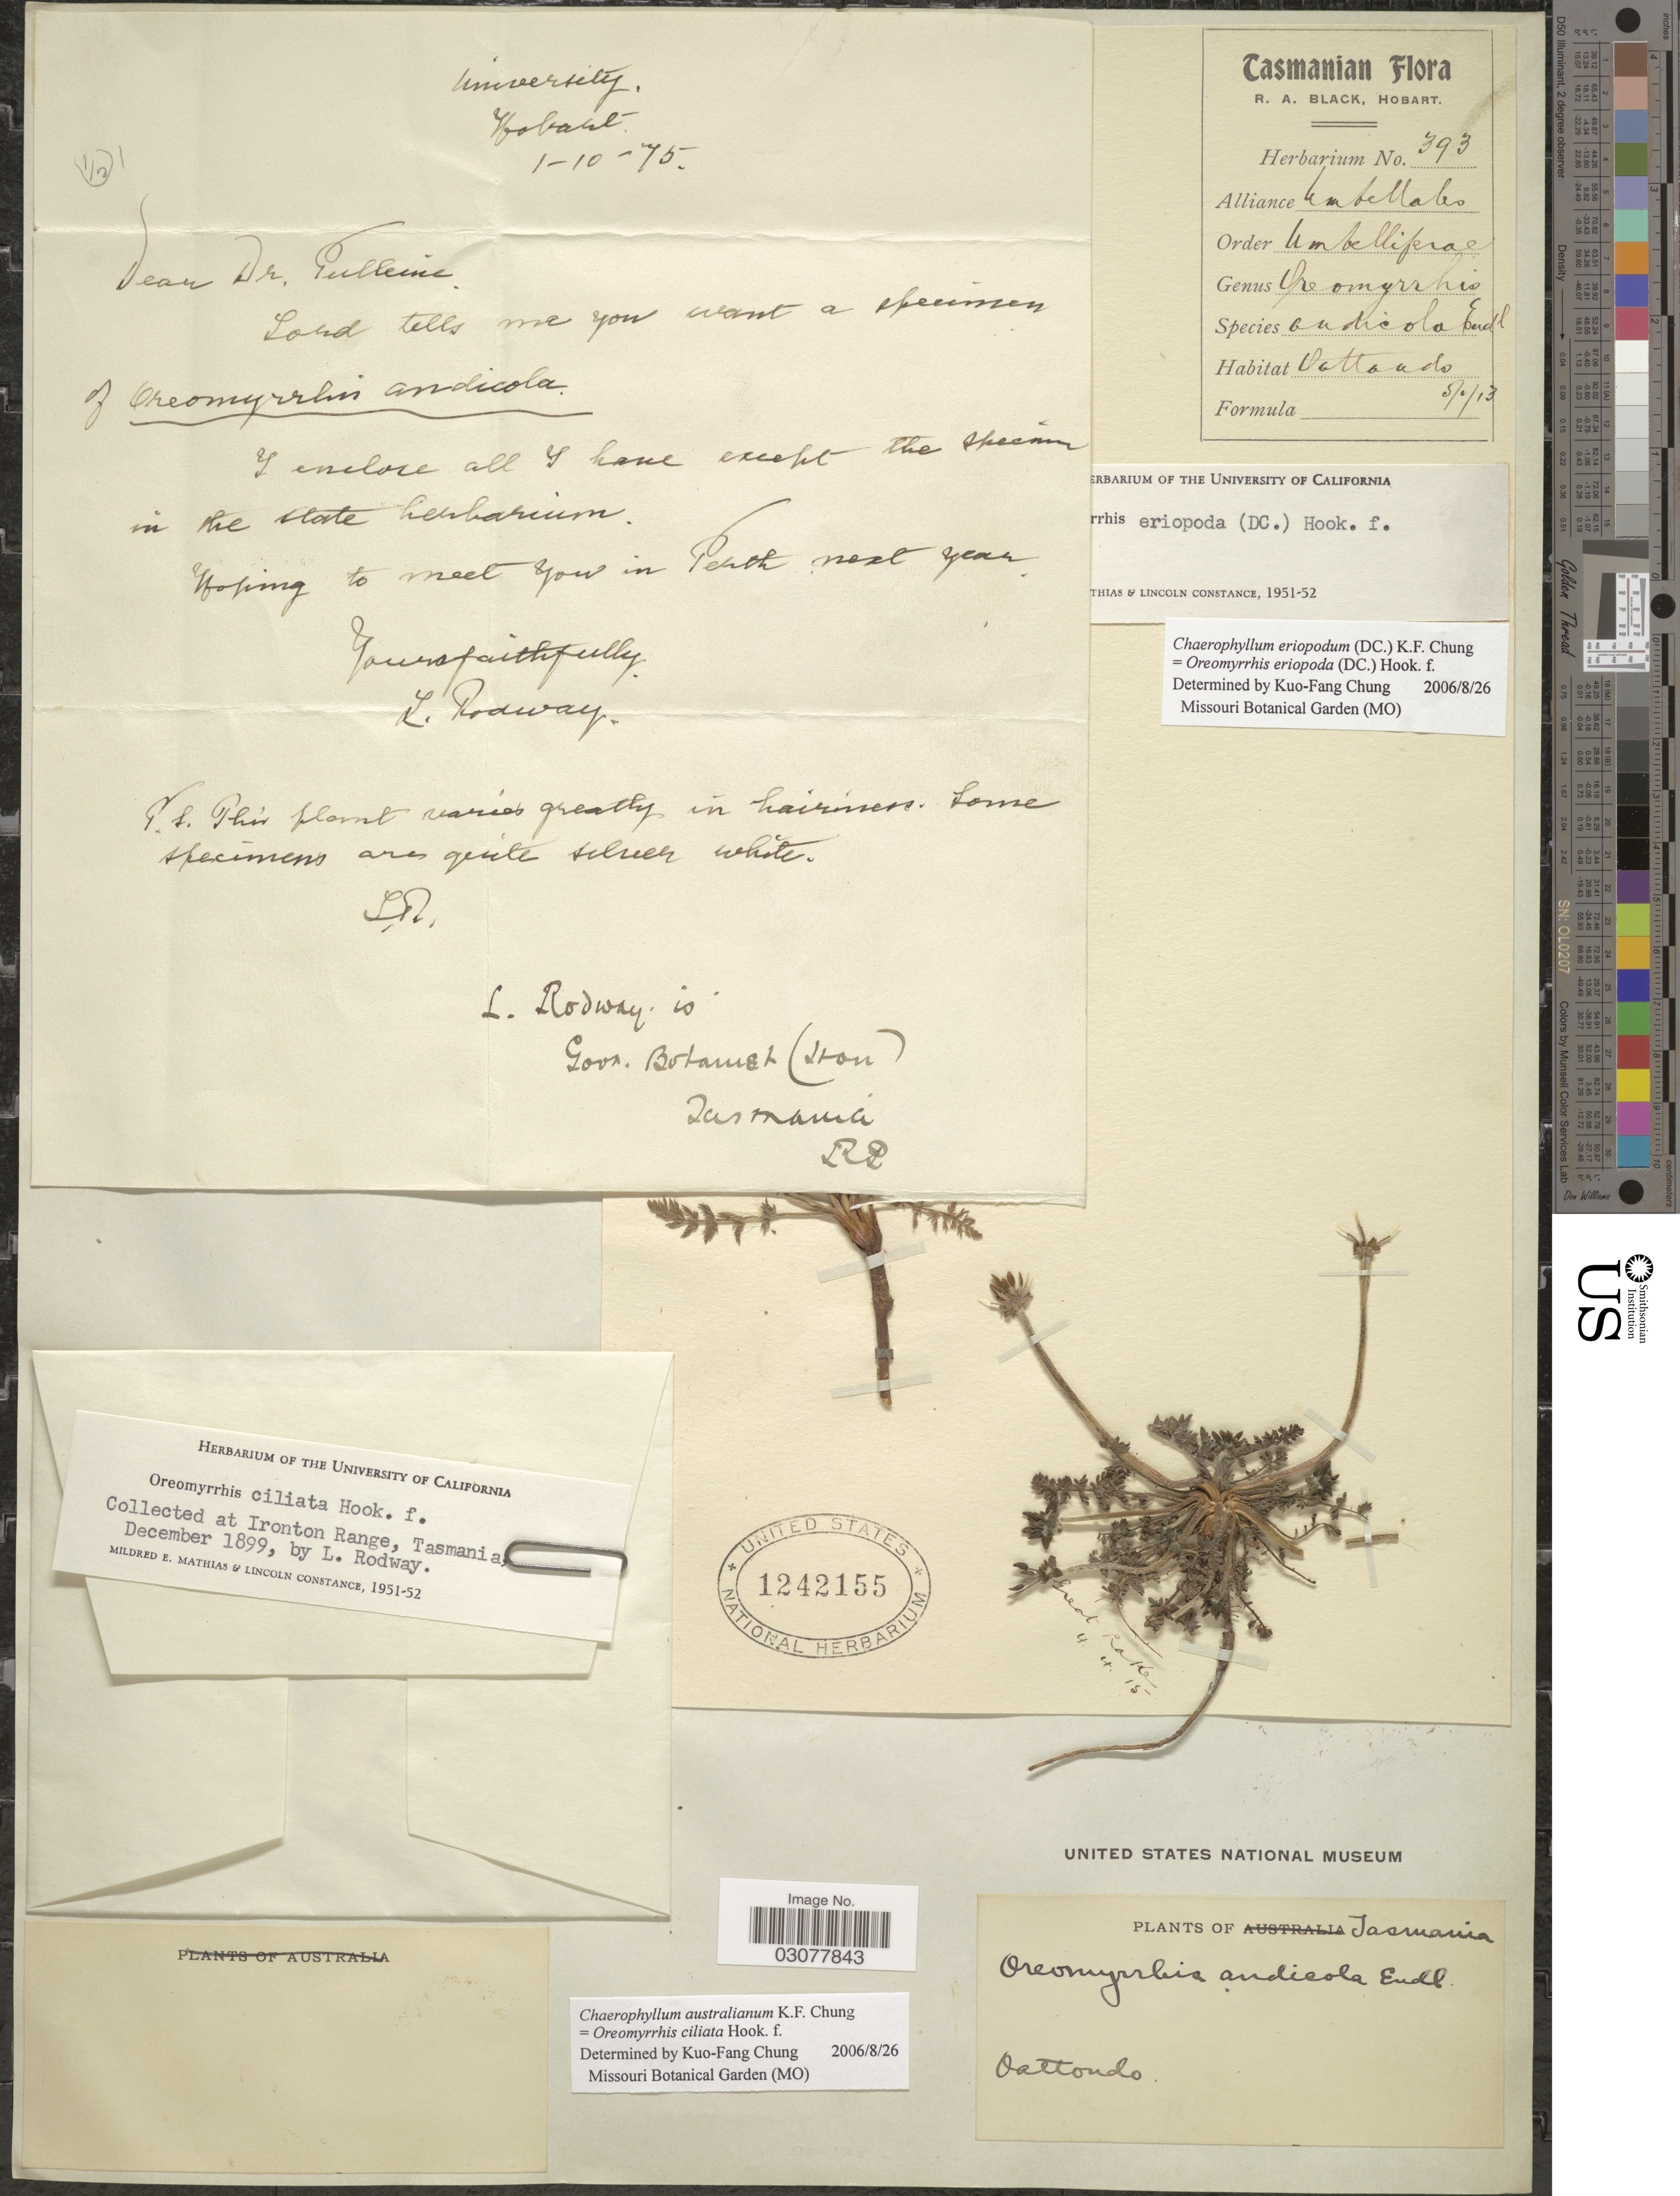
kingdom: Plantae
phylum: Tracheophyta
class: Magnoliopsida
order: Apiales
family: Apiaceae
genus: Chaerophyllum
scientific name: Chaerophyllum australianum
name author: K.F. Chung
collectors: R. A. Black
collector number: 393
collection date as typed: Transcribed d/m/y: 5/1/13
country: Australia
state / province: Tasmania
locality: Oatlands.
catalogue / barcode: US 1242155